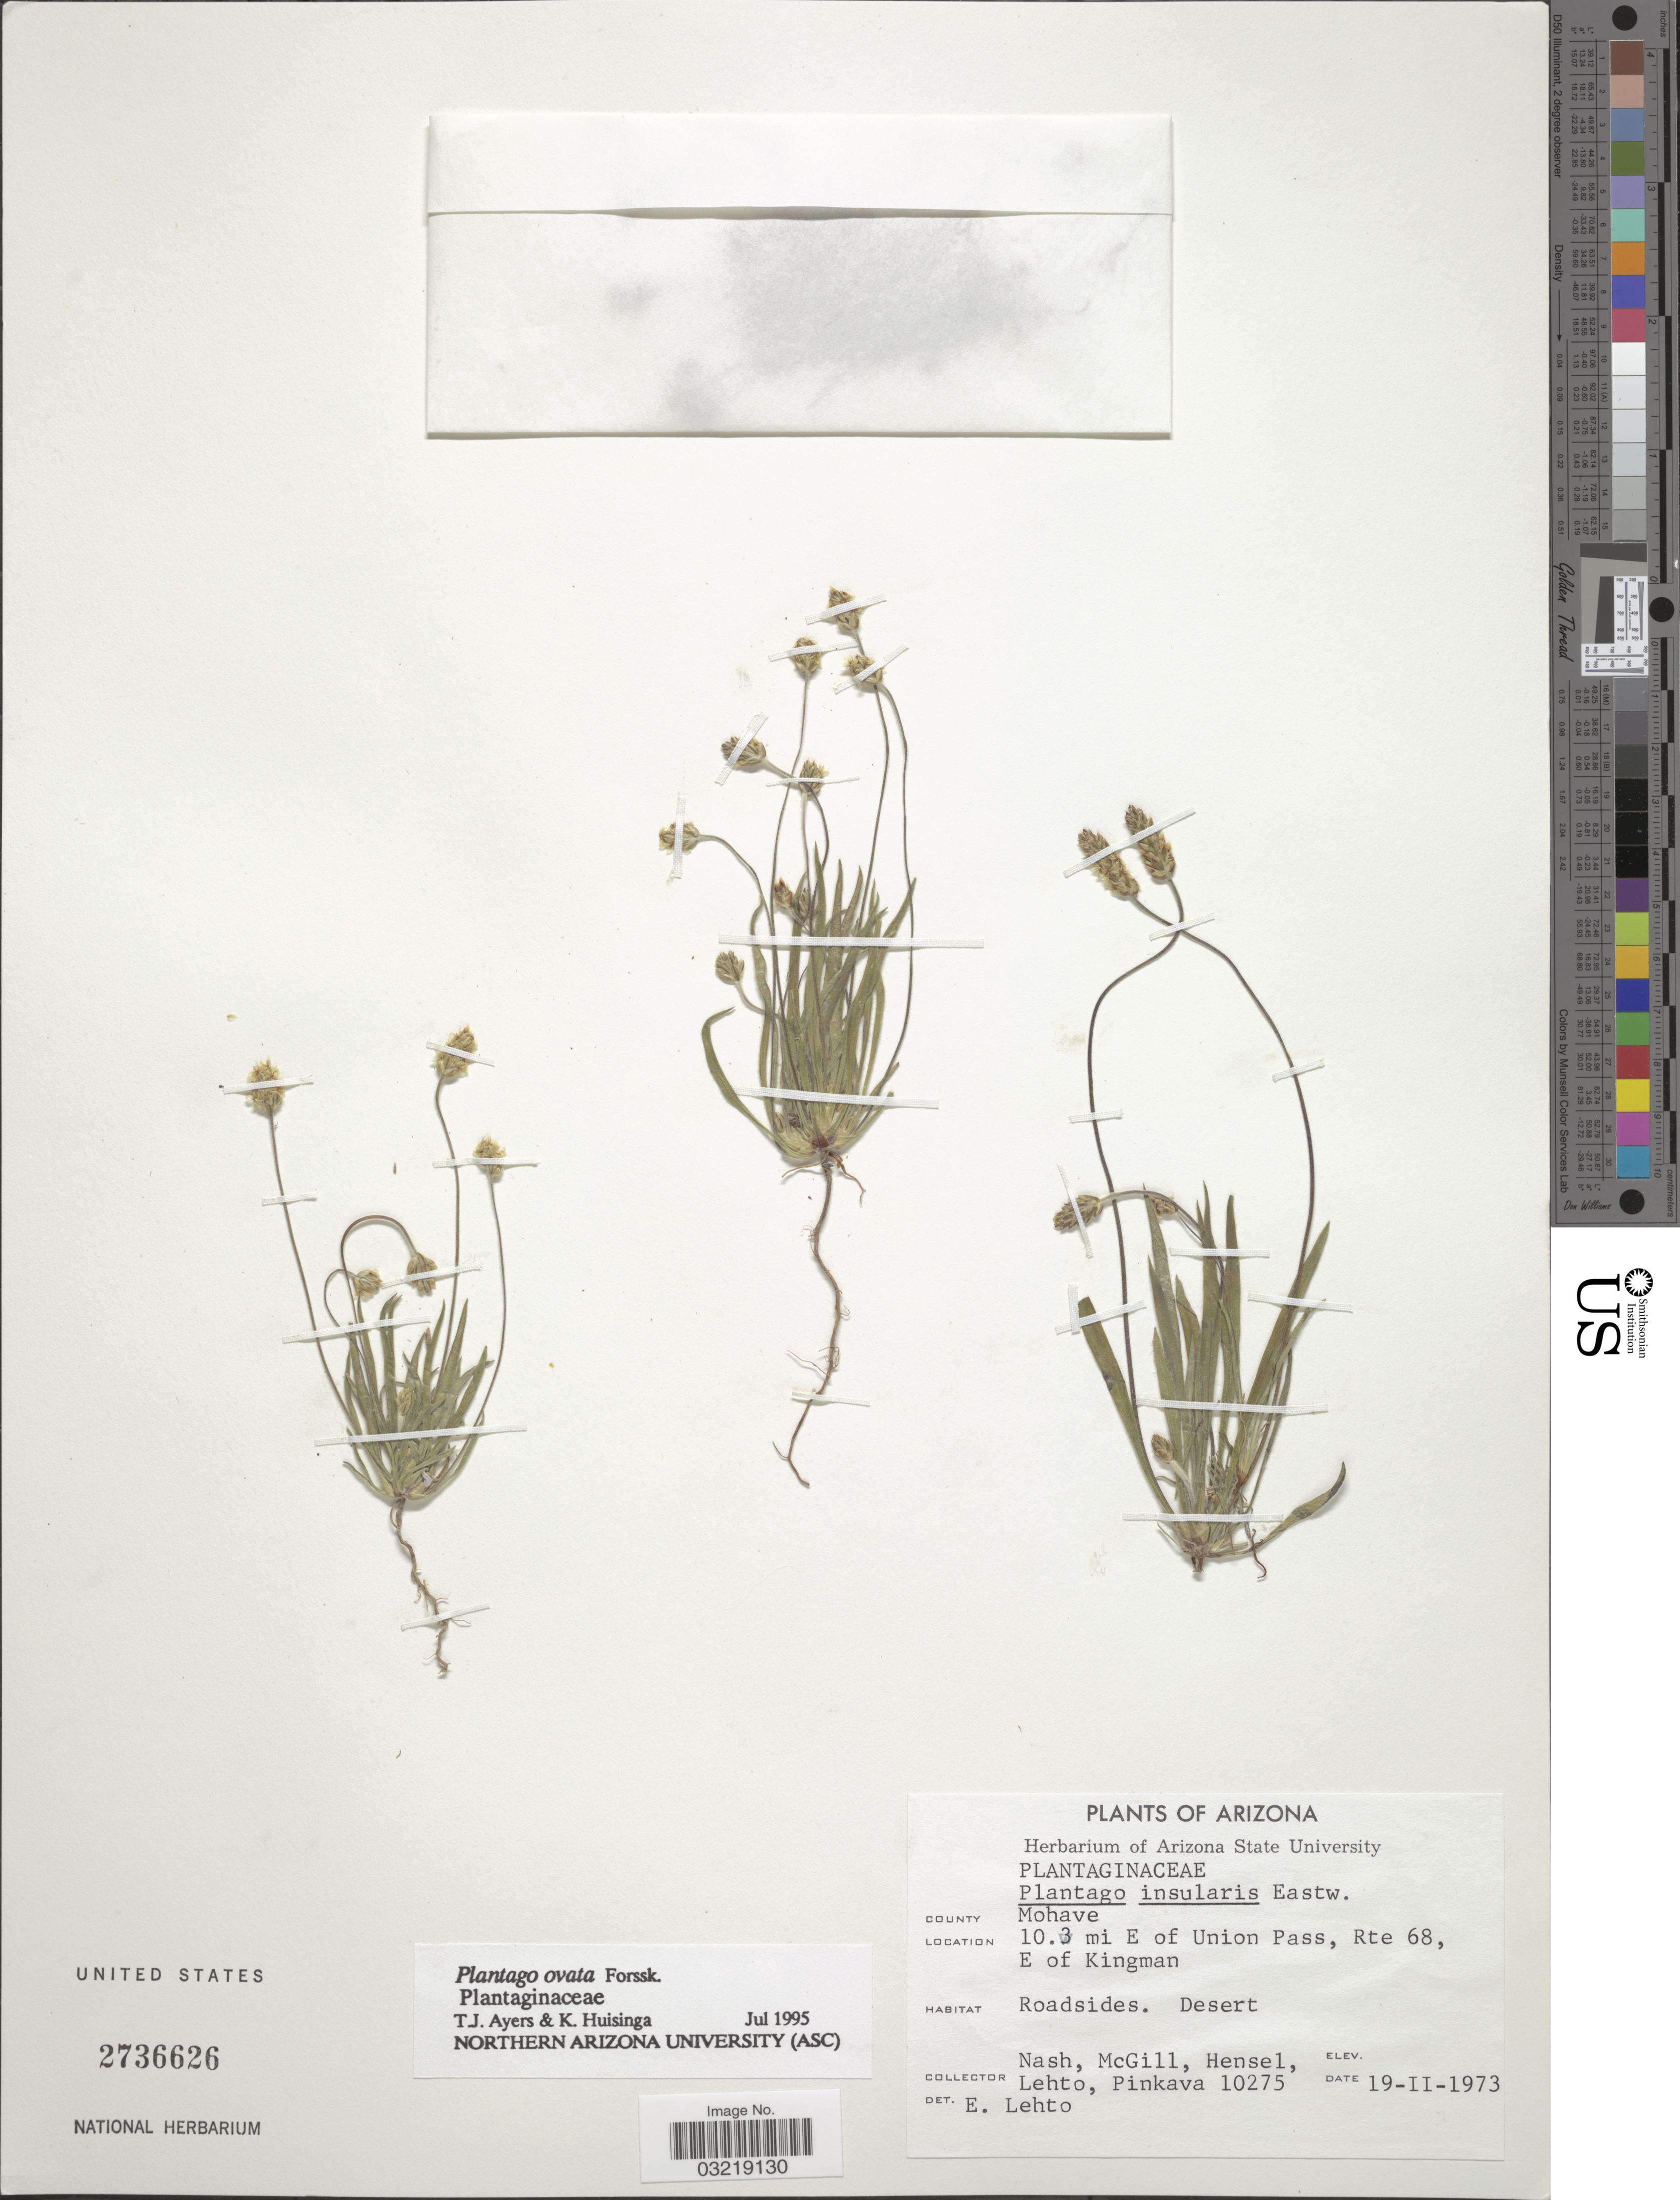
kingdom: Plantae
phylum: Tracheophyta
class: Magnoliopsida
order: Lamiales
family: Plantaginaceae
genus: Plantago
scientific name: Plantago ovata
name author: Forssk.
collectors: -- Nash, -. McGill, -. Hensel, -. Lehto & -. Pinkava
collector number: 10275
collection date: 1973-02-19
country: United States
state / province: Arizona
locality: County Mohave. 10.3 mi E of Union Pass, Rte 68, E of Kingman.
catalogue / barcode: US 2736626